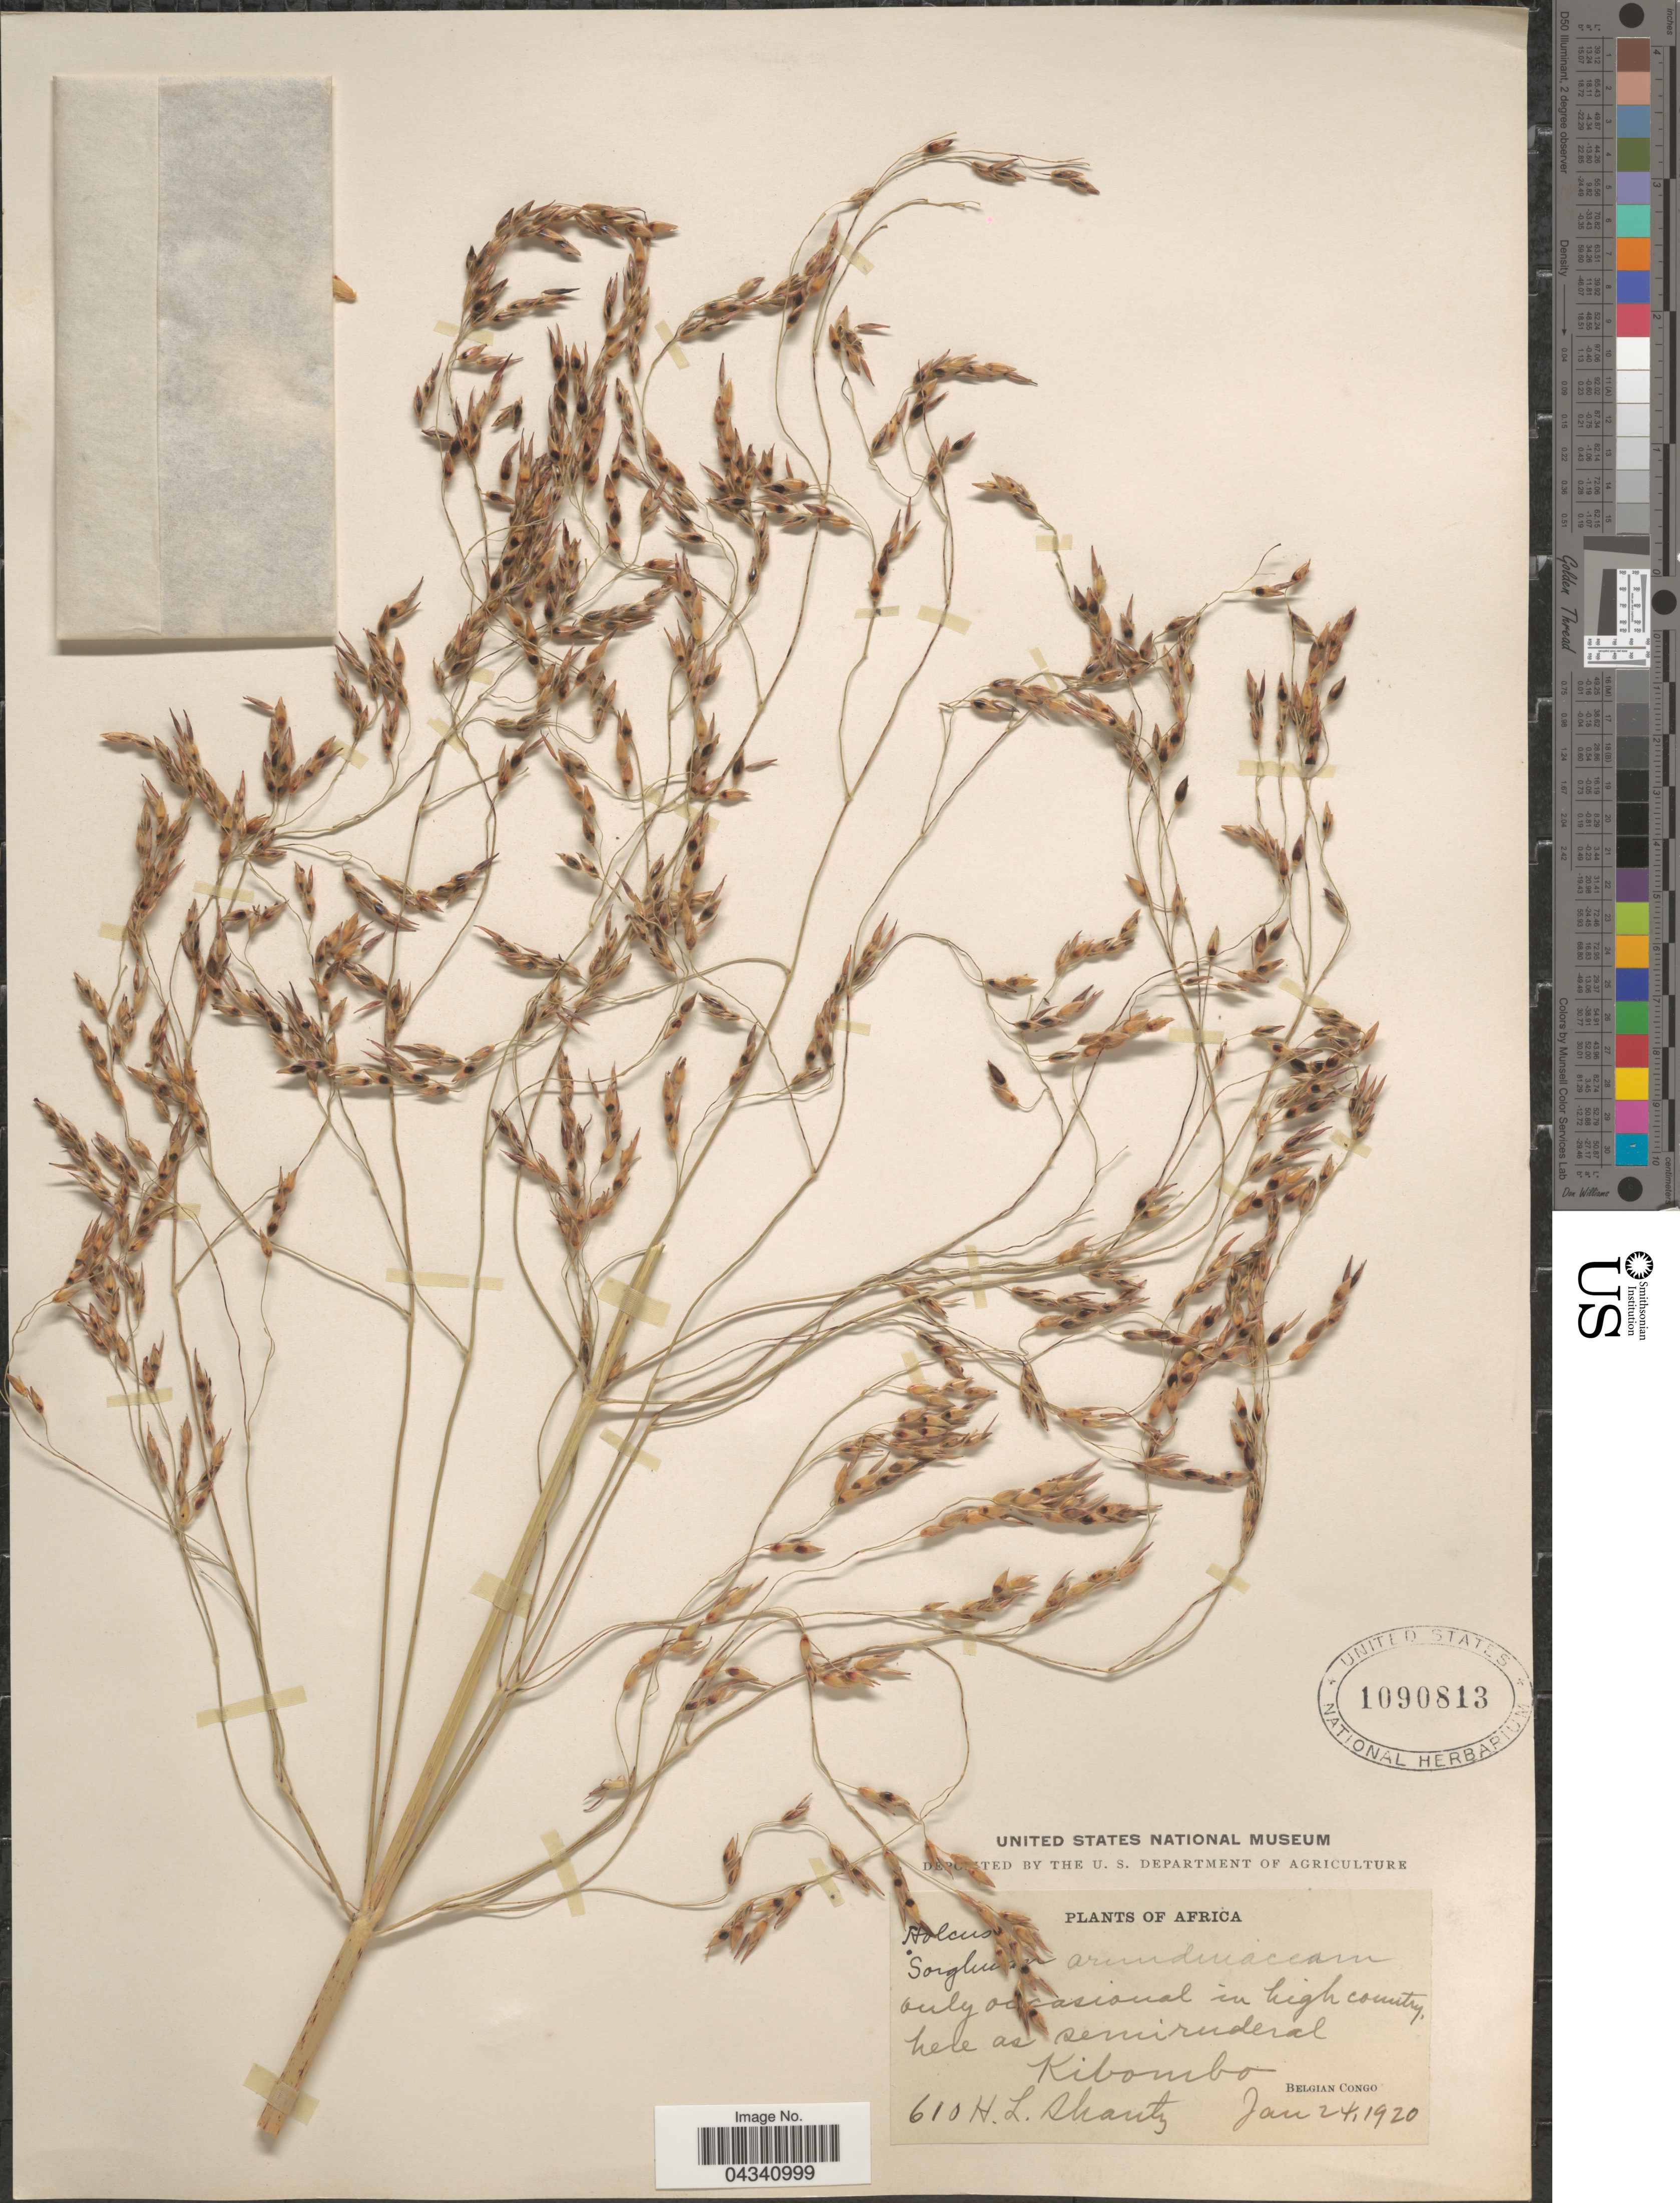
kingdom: Plantae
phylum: Tracheophyta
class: Liliopsida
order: Poales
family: Poaceae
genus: Sorghum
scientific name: Sorghum arundinaceum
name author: (Desv.) Stapf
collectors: H. Shantz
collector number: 610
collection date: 1920-01-24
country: Congo, Democratic Republic of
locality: Kibombo, Belgian Congo.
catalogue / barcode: US 1090813